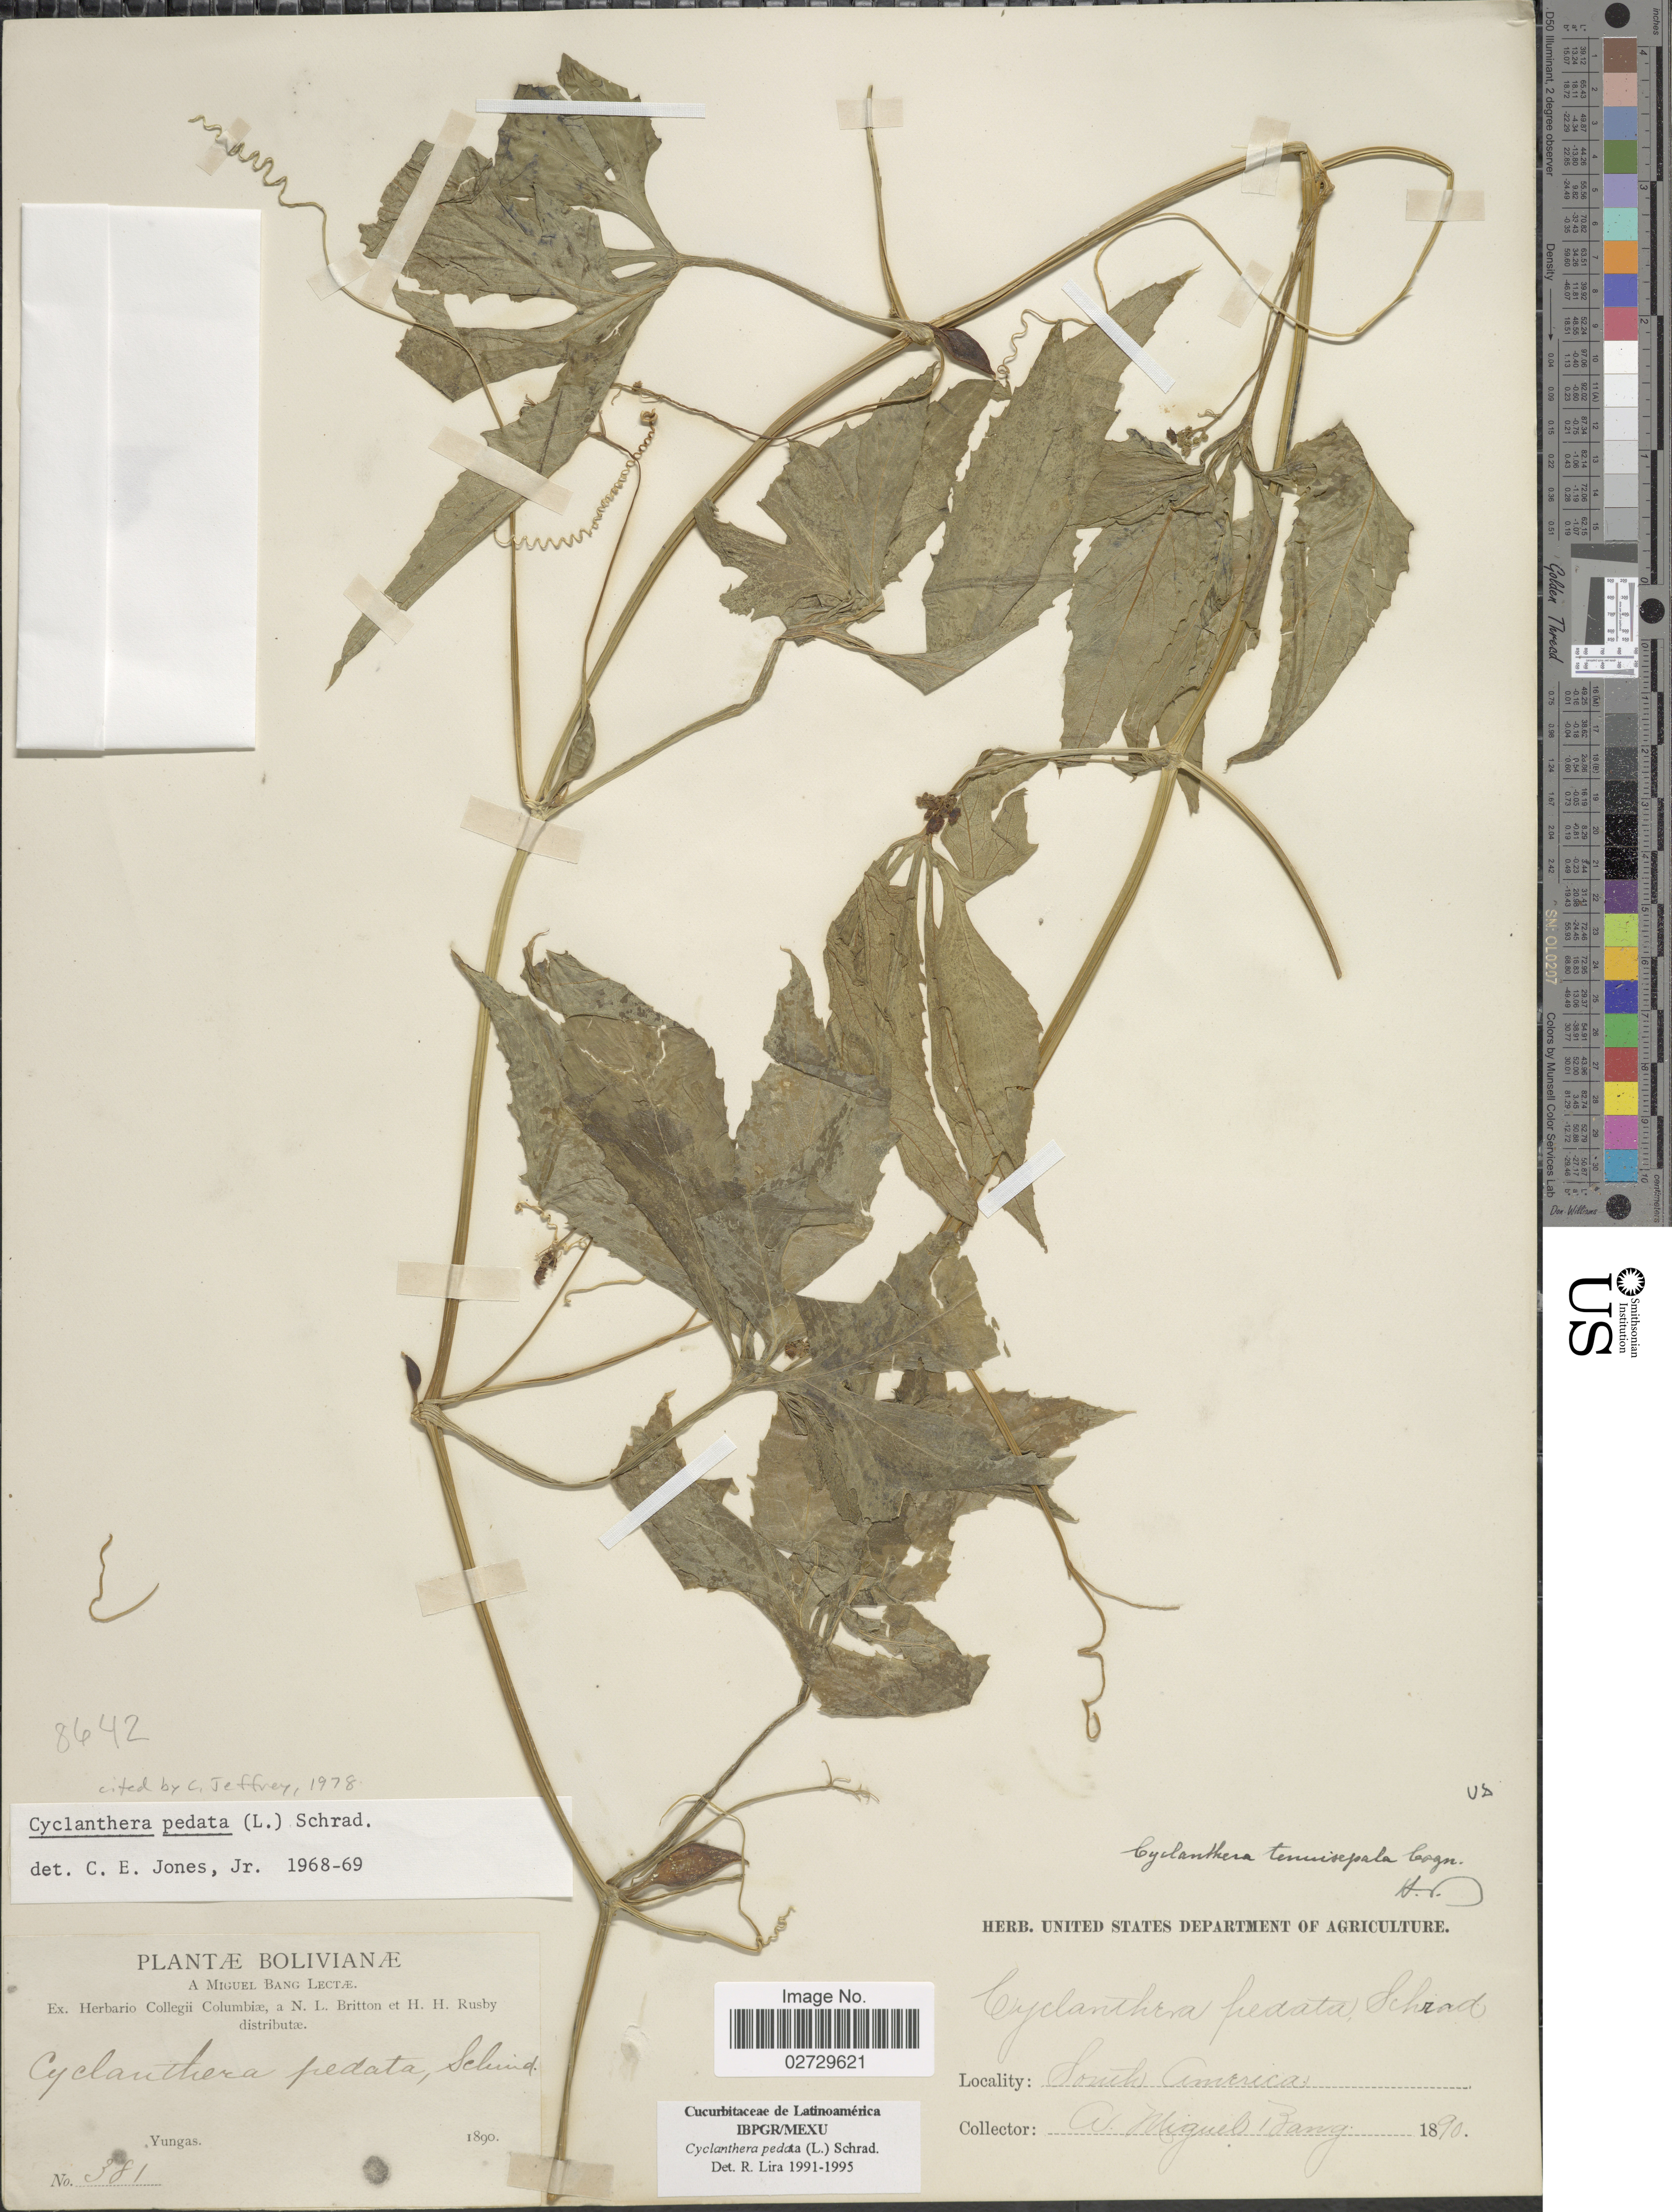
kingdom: Plantae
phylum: Tracheophyta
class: Magnoliopsida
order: Cucurbitales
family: Cucurbitaceae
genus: Cyclanthera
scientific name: Cyclanthera pedata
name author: (L.) Schrad.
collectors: M. Bang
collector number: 381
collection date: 1890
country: Bolivia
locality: Yungas